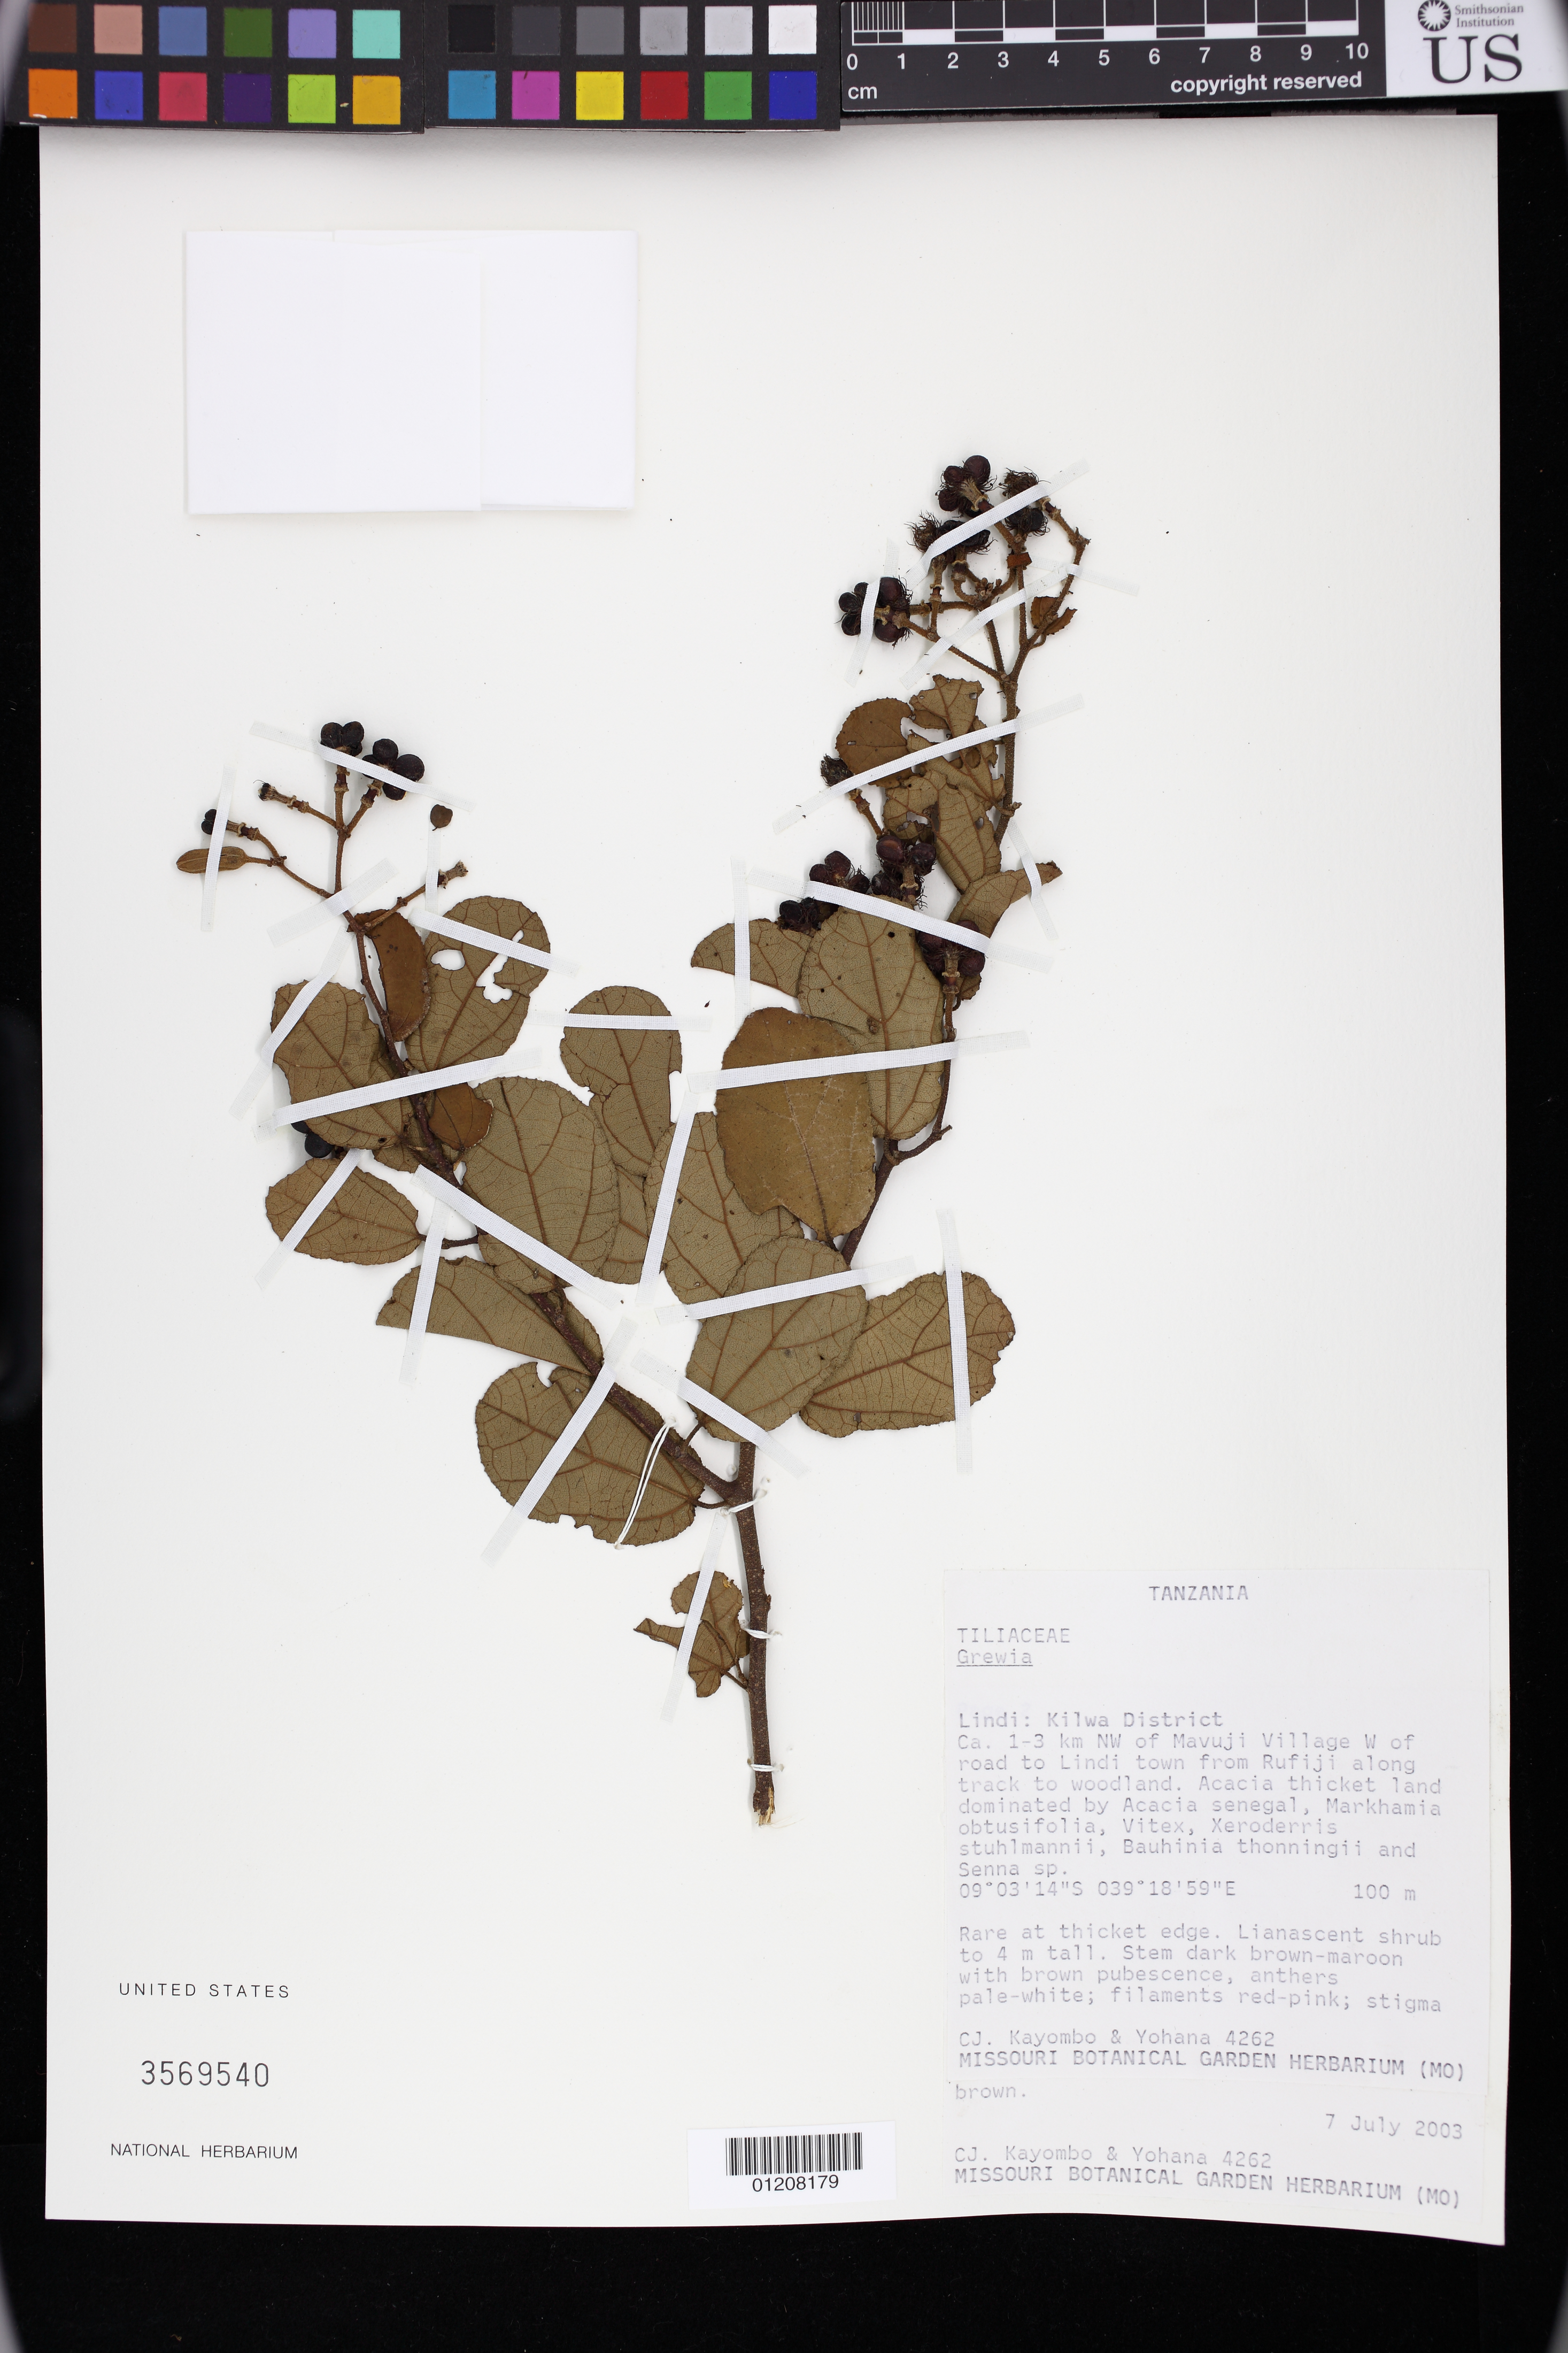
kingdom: Plantae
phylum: Tracheophyta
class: Magnoliopsida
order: Malvales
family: Malvaceae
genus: Grewia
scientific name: Grewia sp.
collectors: Yohana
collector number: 4262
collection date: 2003-07-07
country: Tanzania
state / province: Lindi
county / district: Kilwa District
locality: Ca. 1-3 km NW of Mavuji Village W of road to Lindi town from Rufiji along track to woodland. Acacia thicket land dominated by Acacia senegal, Markhamia obtusifolia, Vitex, Xeroderris stuhlmannii, Bauhinia thonningii and Senna sp.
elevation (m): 100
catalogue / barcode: US 3569540